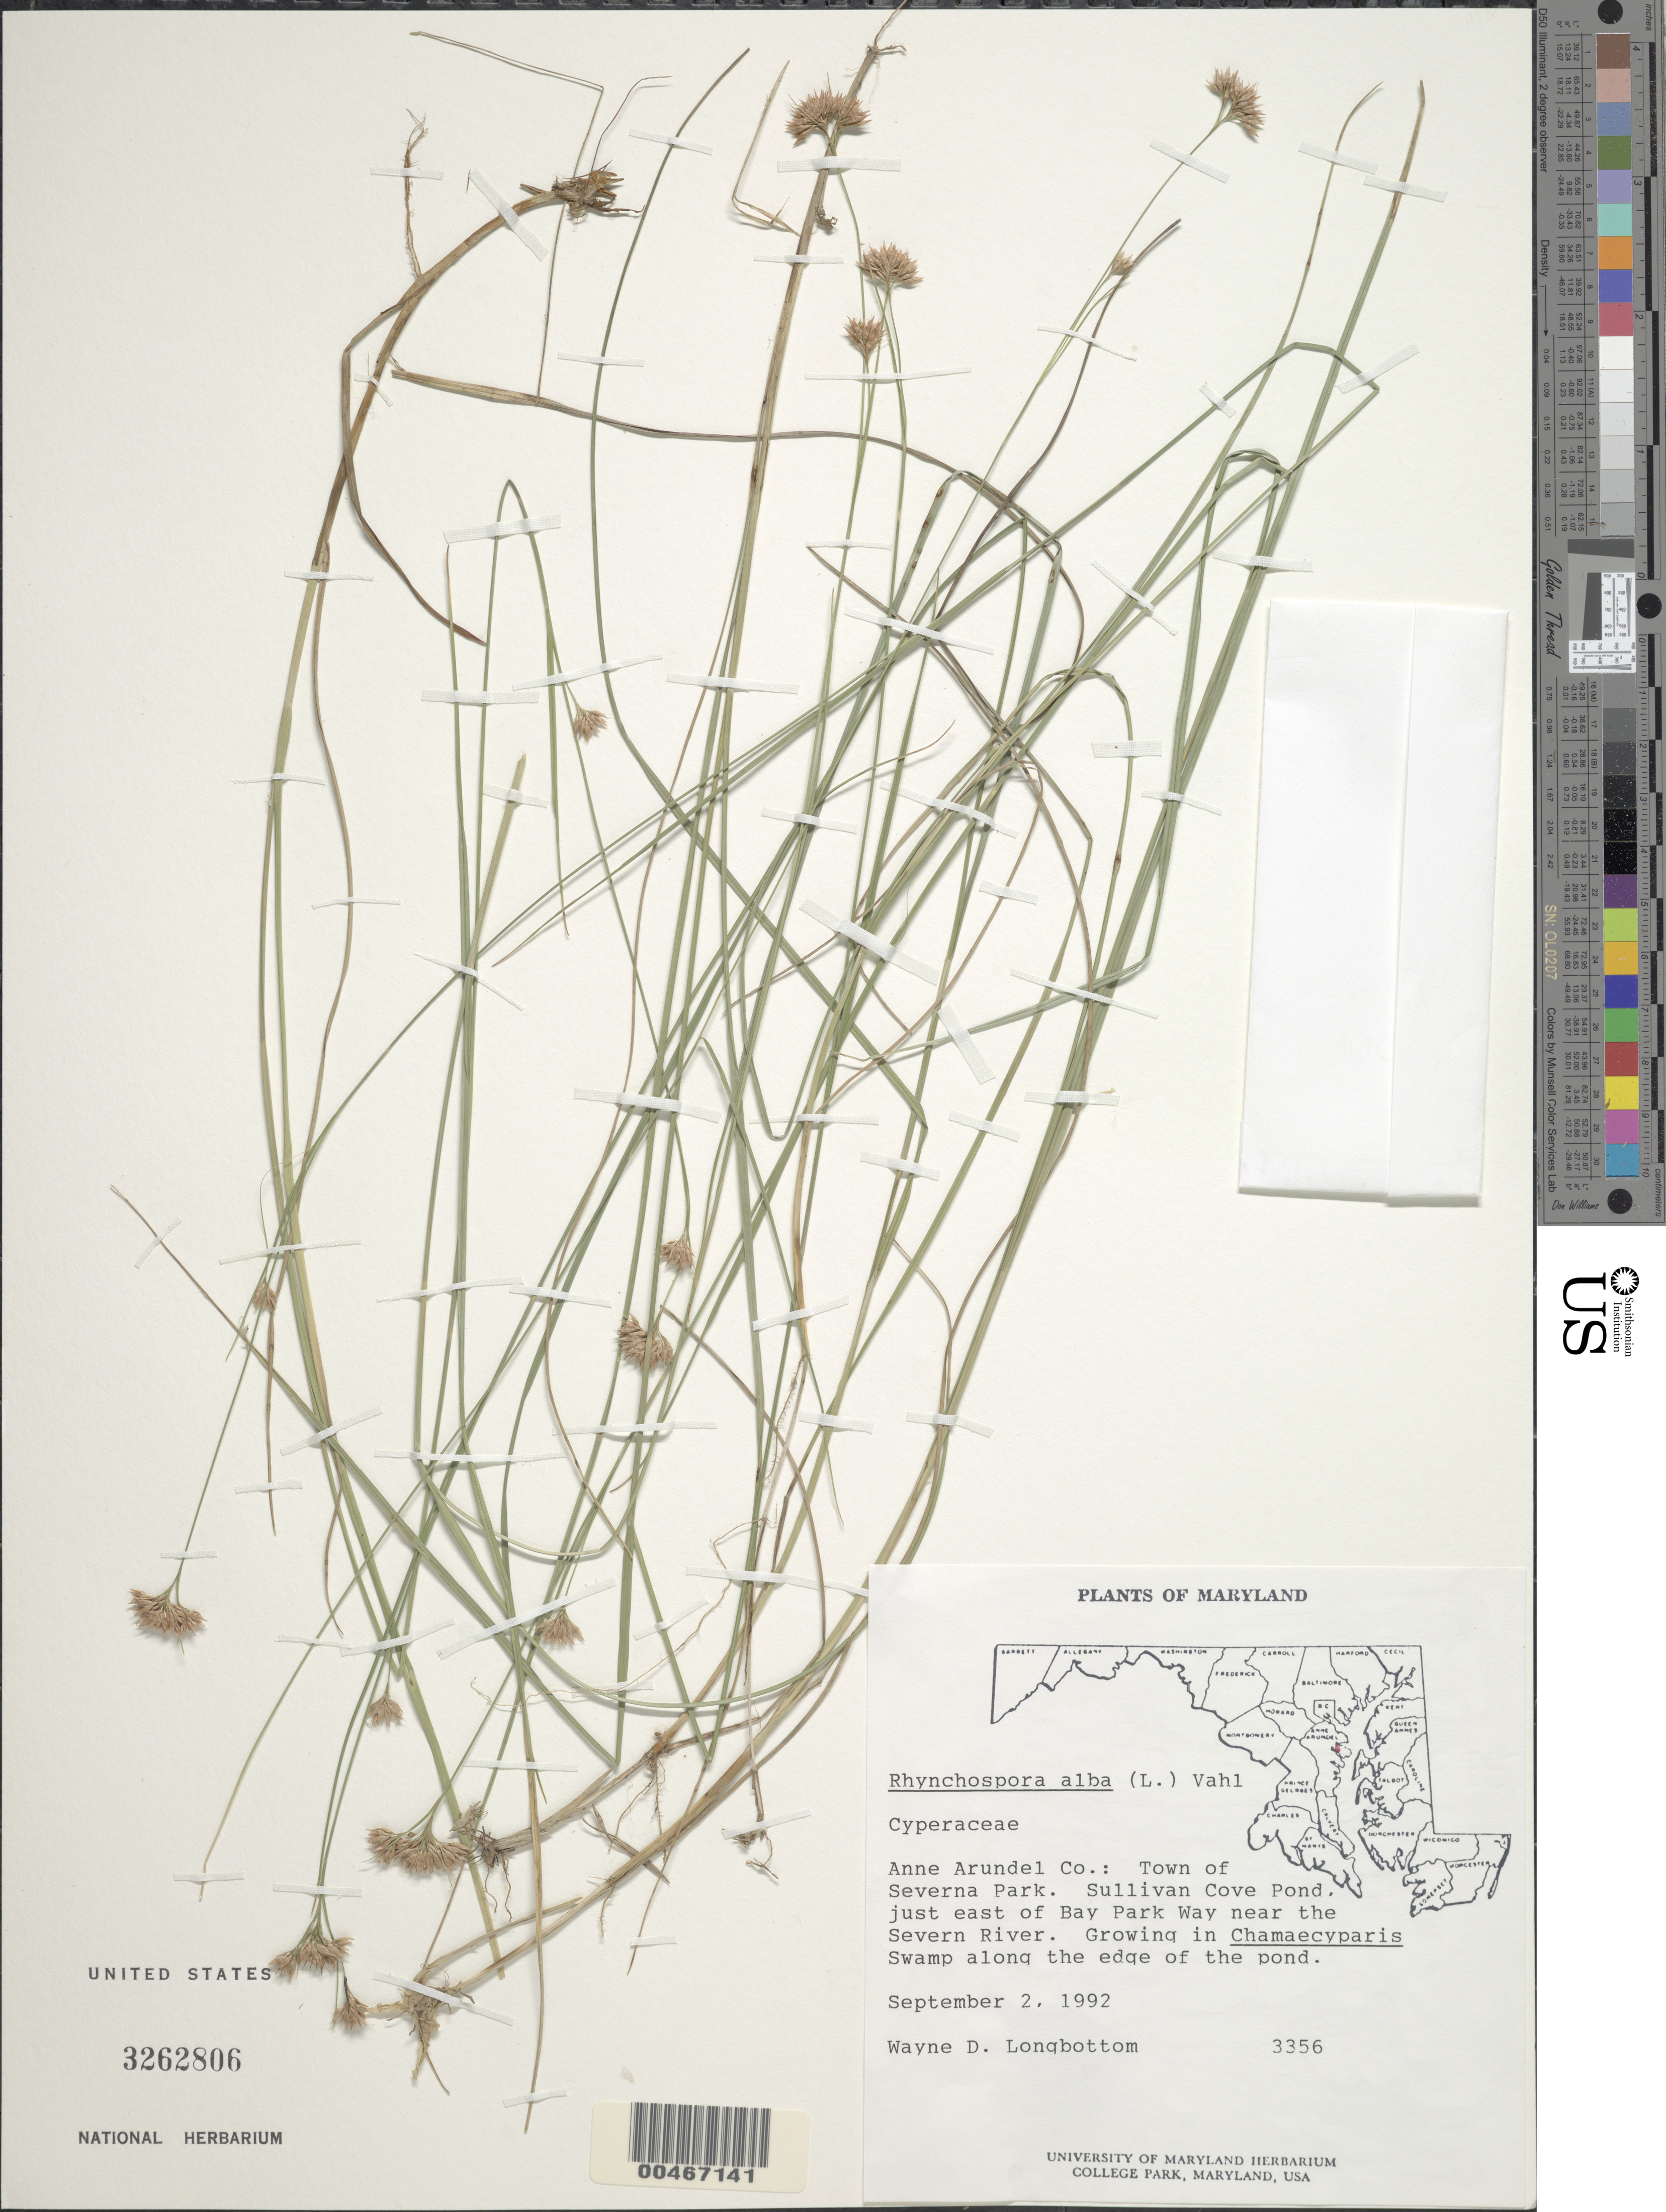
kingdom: Plantae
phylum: Tracheophyta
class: Liliopsida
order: Poales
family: Cyperaceae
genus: Rhynchospora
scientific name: Rhynchospora alba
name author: (L.) Vahl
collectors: W. D. Longbottom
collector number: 3356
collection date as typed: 02 Sep 1992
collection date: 1992-09-02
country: United States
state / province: Maryland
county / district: Anne Arundel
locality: Severna Park, Sullivan Cove Pond, E of Bay Park Way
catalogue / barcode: US 3262806